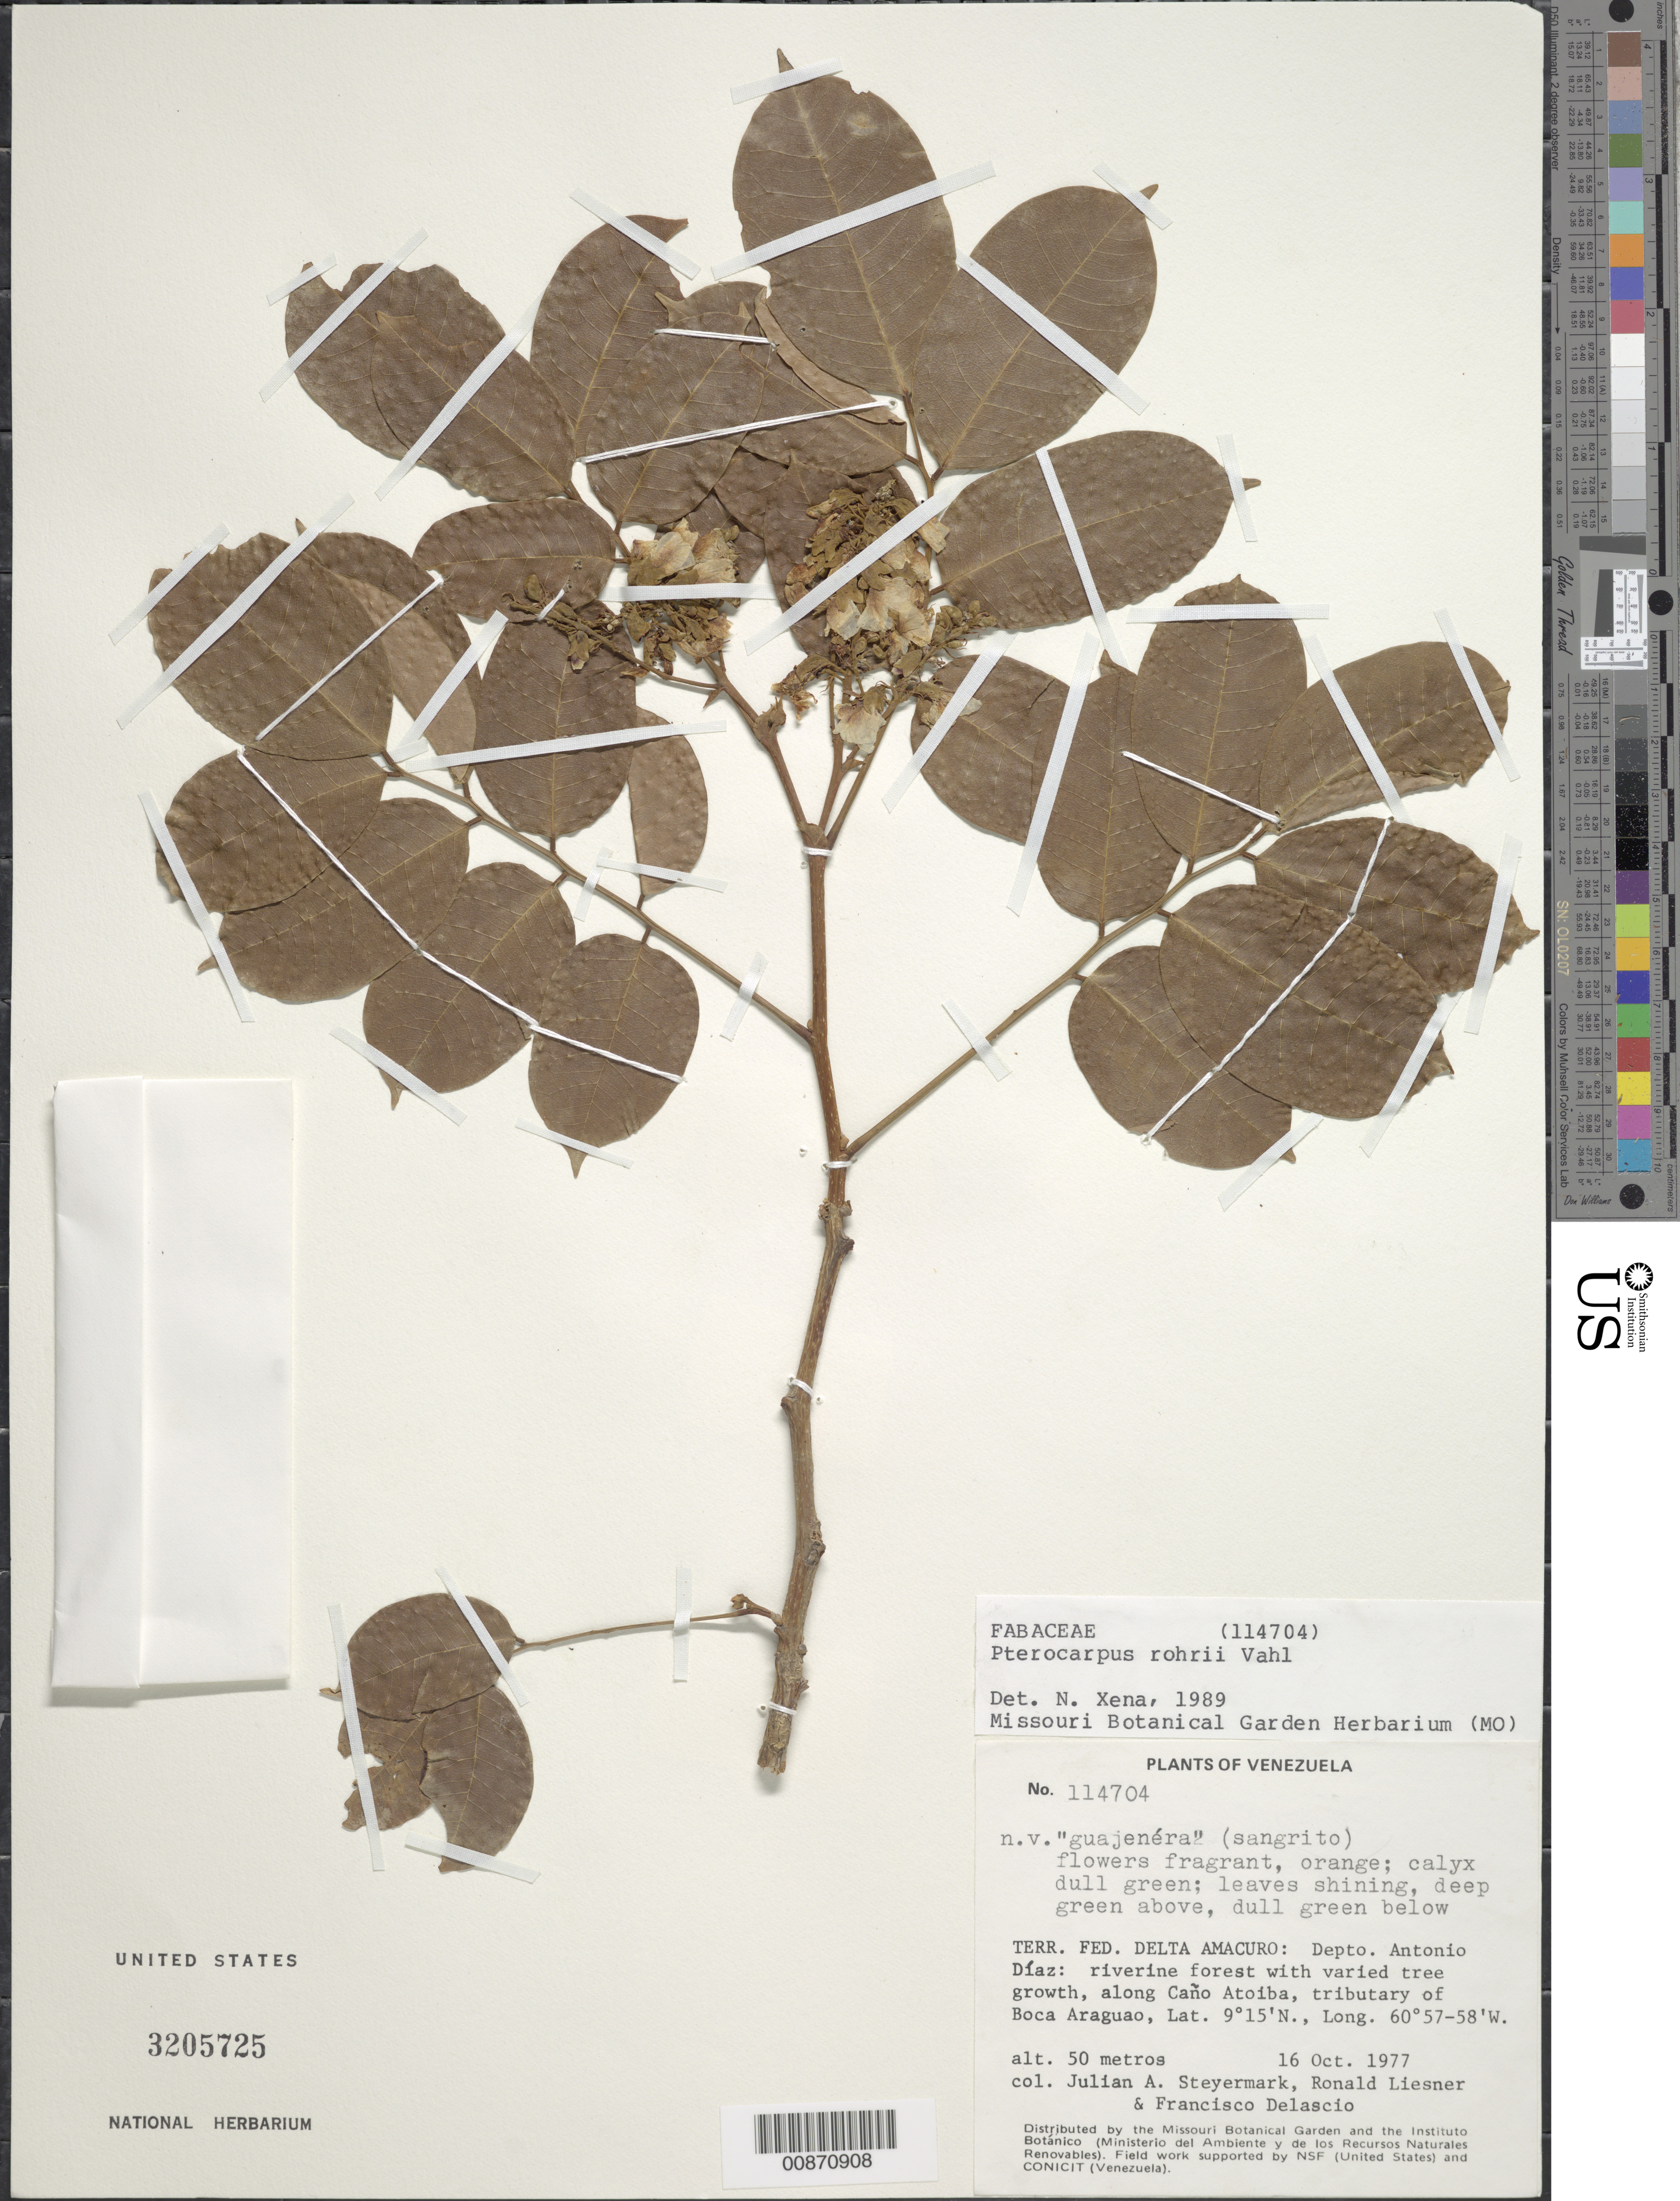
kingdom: Plantae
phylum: Tracheophyta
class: Magnoliopsida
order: Fabales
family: Fabaceae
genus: Pterocarpus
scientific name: Pterocarpus rohrii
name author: Vahl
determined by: Xena de Enrech, N.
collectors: J. Steyermark, R. L. Liesner & F. Delascio C.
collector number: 114704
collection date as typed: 16-Oct-77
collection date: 1977-10-16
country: Venezuela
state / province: Delta Amacuro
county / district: Antonio Díaz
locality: Cano Atoiba, tributary of Boca Araguao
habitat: Riverine forest with varied tree growth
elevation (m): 50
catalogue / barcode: US 3205725